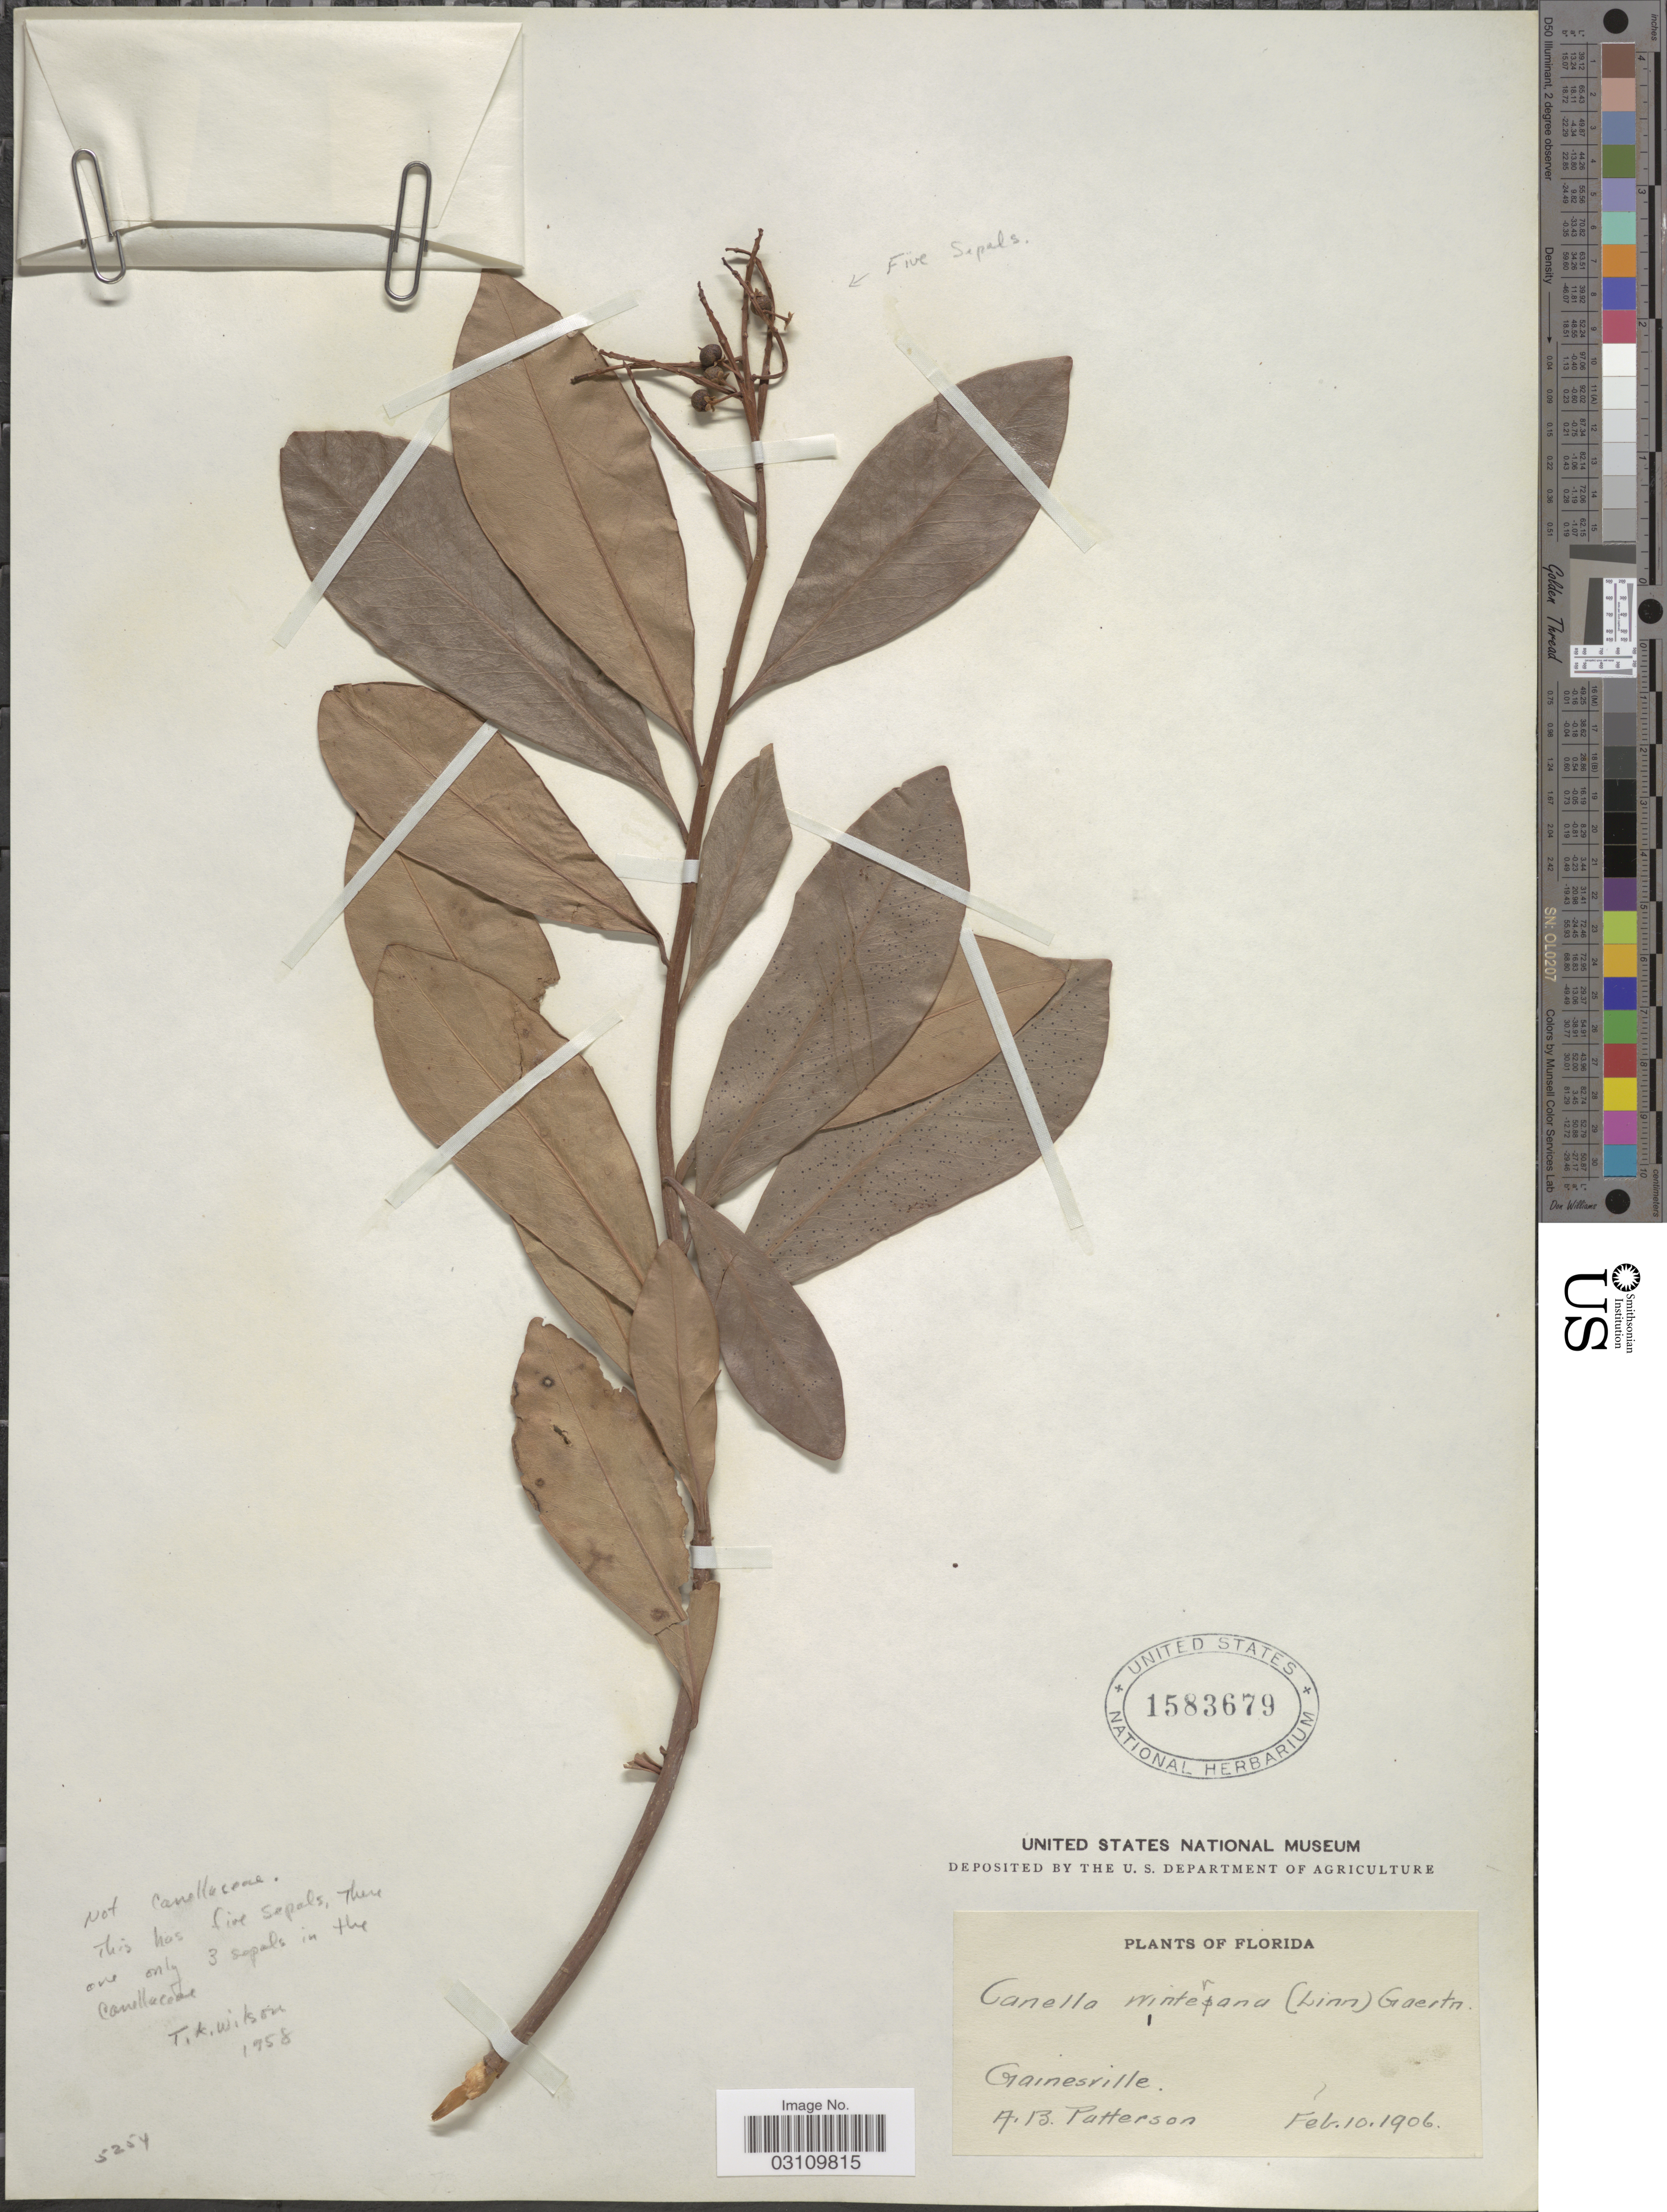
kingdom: Plantae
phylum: Tracheophyta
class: Magnoliopsida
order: Ericales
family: Primulaceae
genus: Ardisia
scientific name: Ardisia escallonioides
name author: Schltdl. & Cham.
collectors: A. Patterson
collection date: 1906-02-10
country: United States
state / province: Florida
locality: Gainesville.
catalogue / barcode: US 1583679